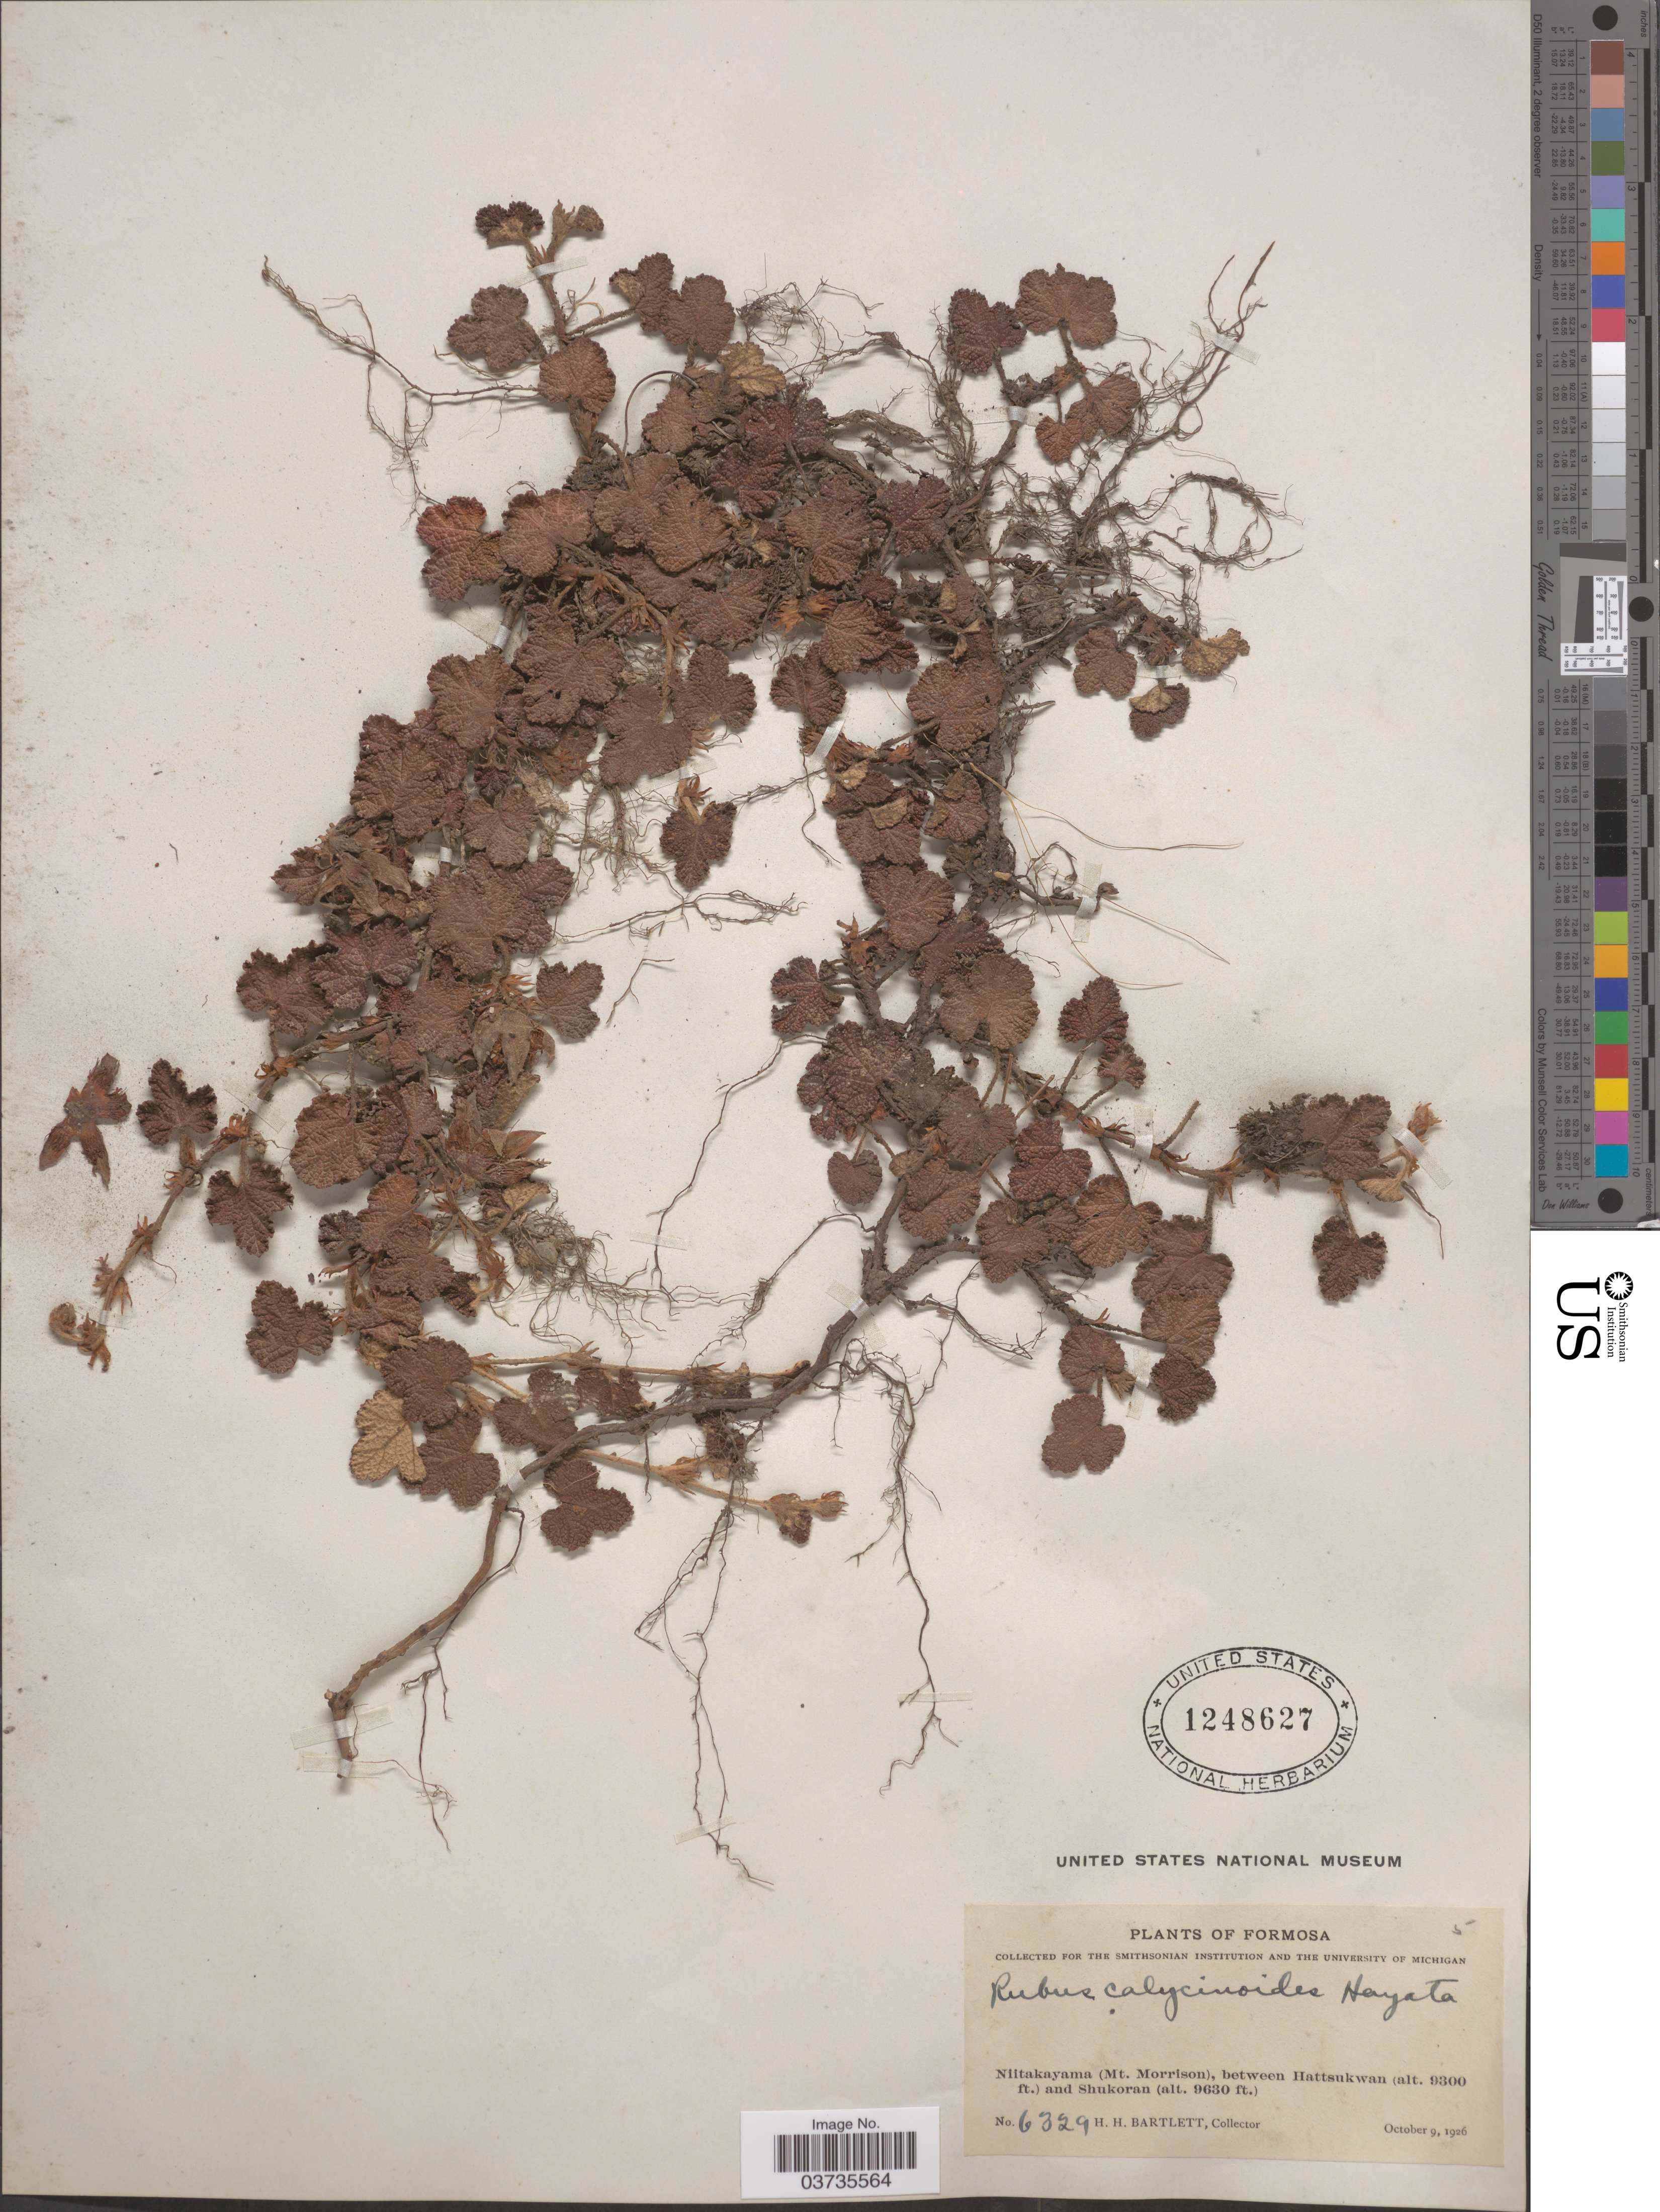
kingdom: Plantae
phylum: Tracheophyta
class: Magnoliopsida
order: Rosales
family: Rosaceae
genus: Rubus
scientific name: Rubus calycinoides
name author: Hayata ex Koidz.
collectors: H. H. Bartlett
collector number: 6329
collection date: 1926-10-09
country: Taiwan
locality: Formosa. Niitakayama (Mt. Morrison), between Hattsukwan and Shukoran.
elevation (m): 2835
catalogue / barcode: US 1248627